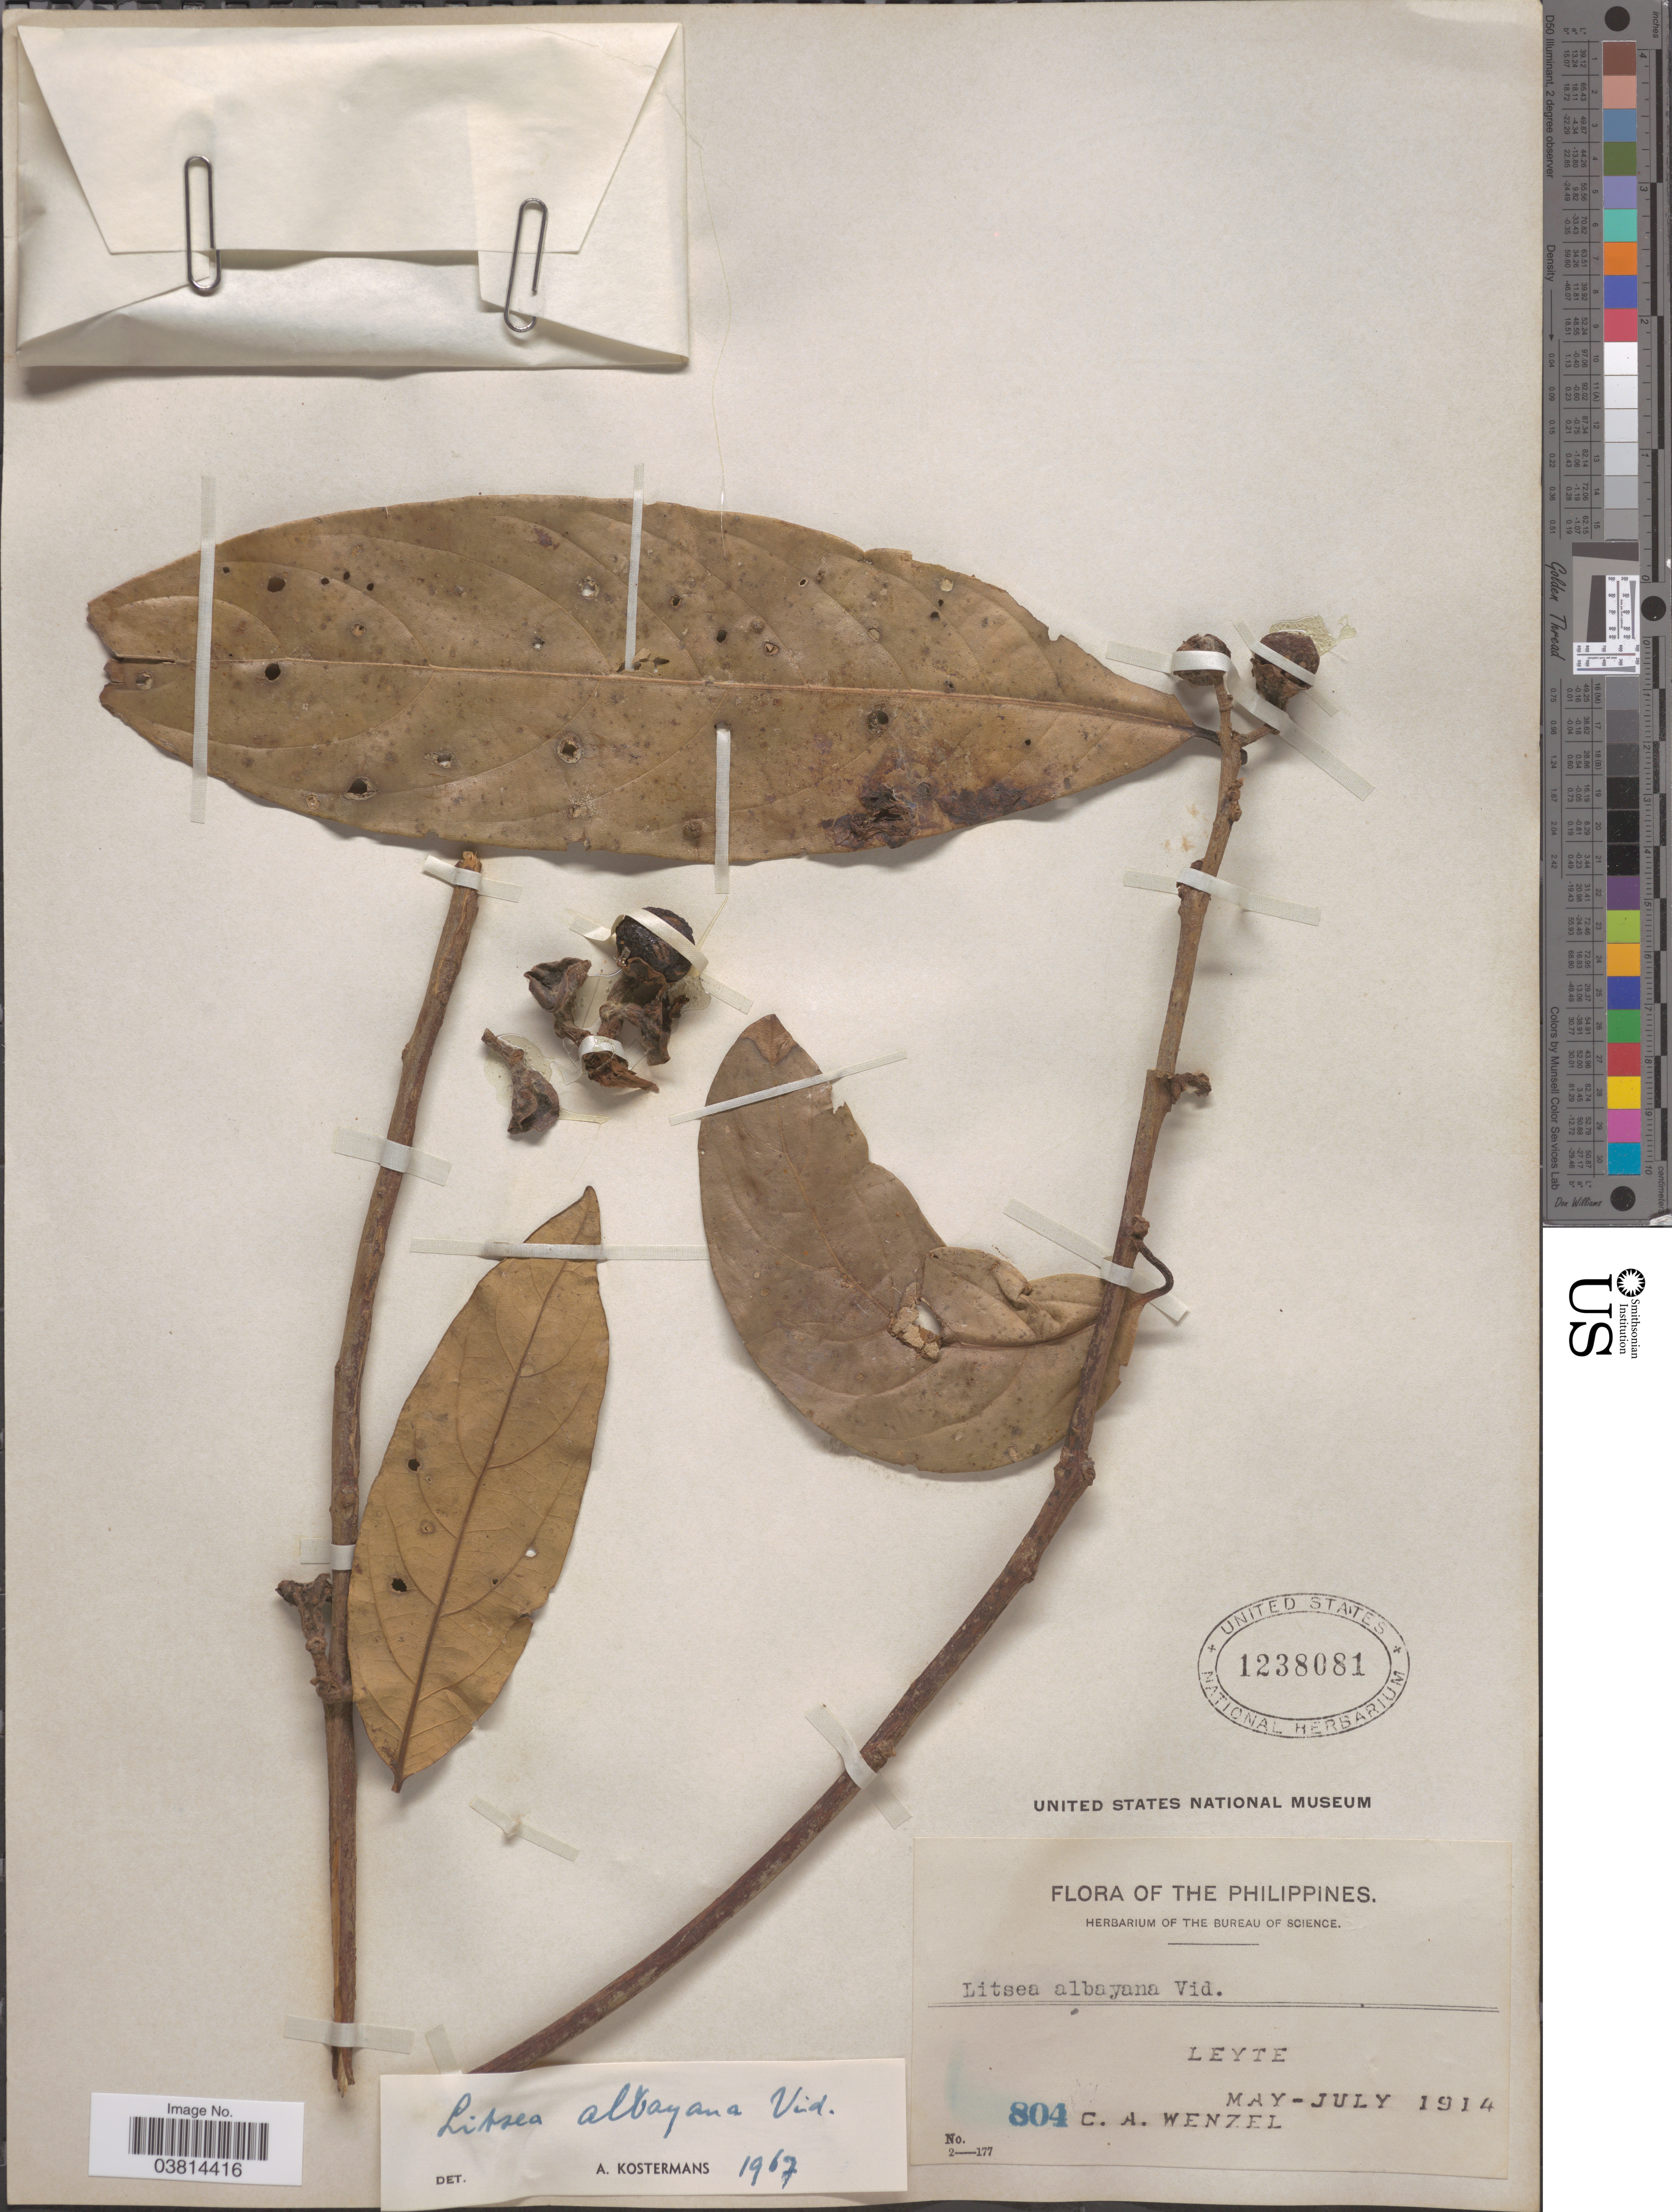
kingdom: Plantae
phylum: Tracheophyta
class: Magnoliopsida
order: Laurales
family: Lauraceae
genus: Litsea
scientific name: Litsea albayana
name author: S. Vidal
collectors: C. Wenzel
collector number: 804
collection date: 1914-05/1914-07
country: Philippines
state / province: Eastern Visayas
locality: Leyte.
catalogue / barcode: US 1238081